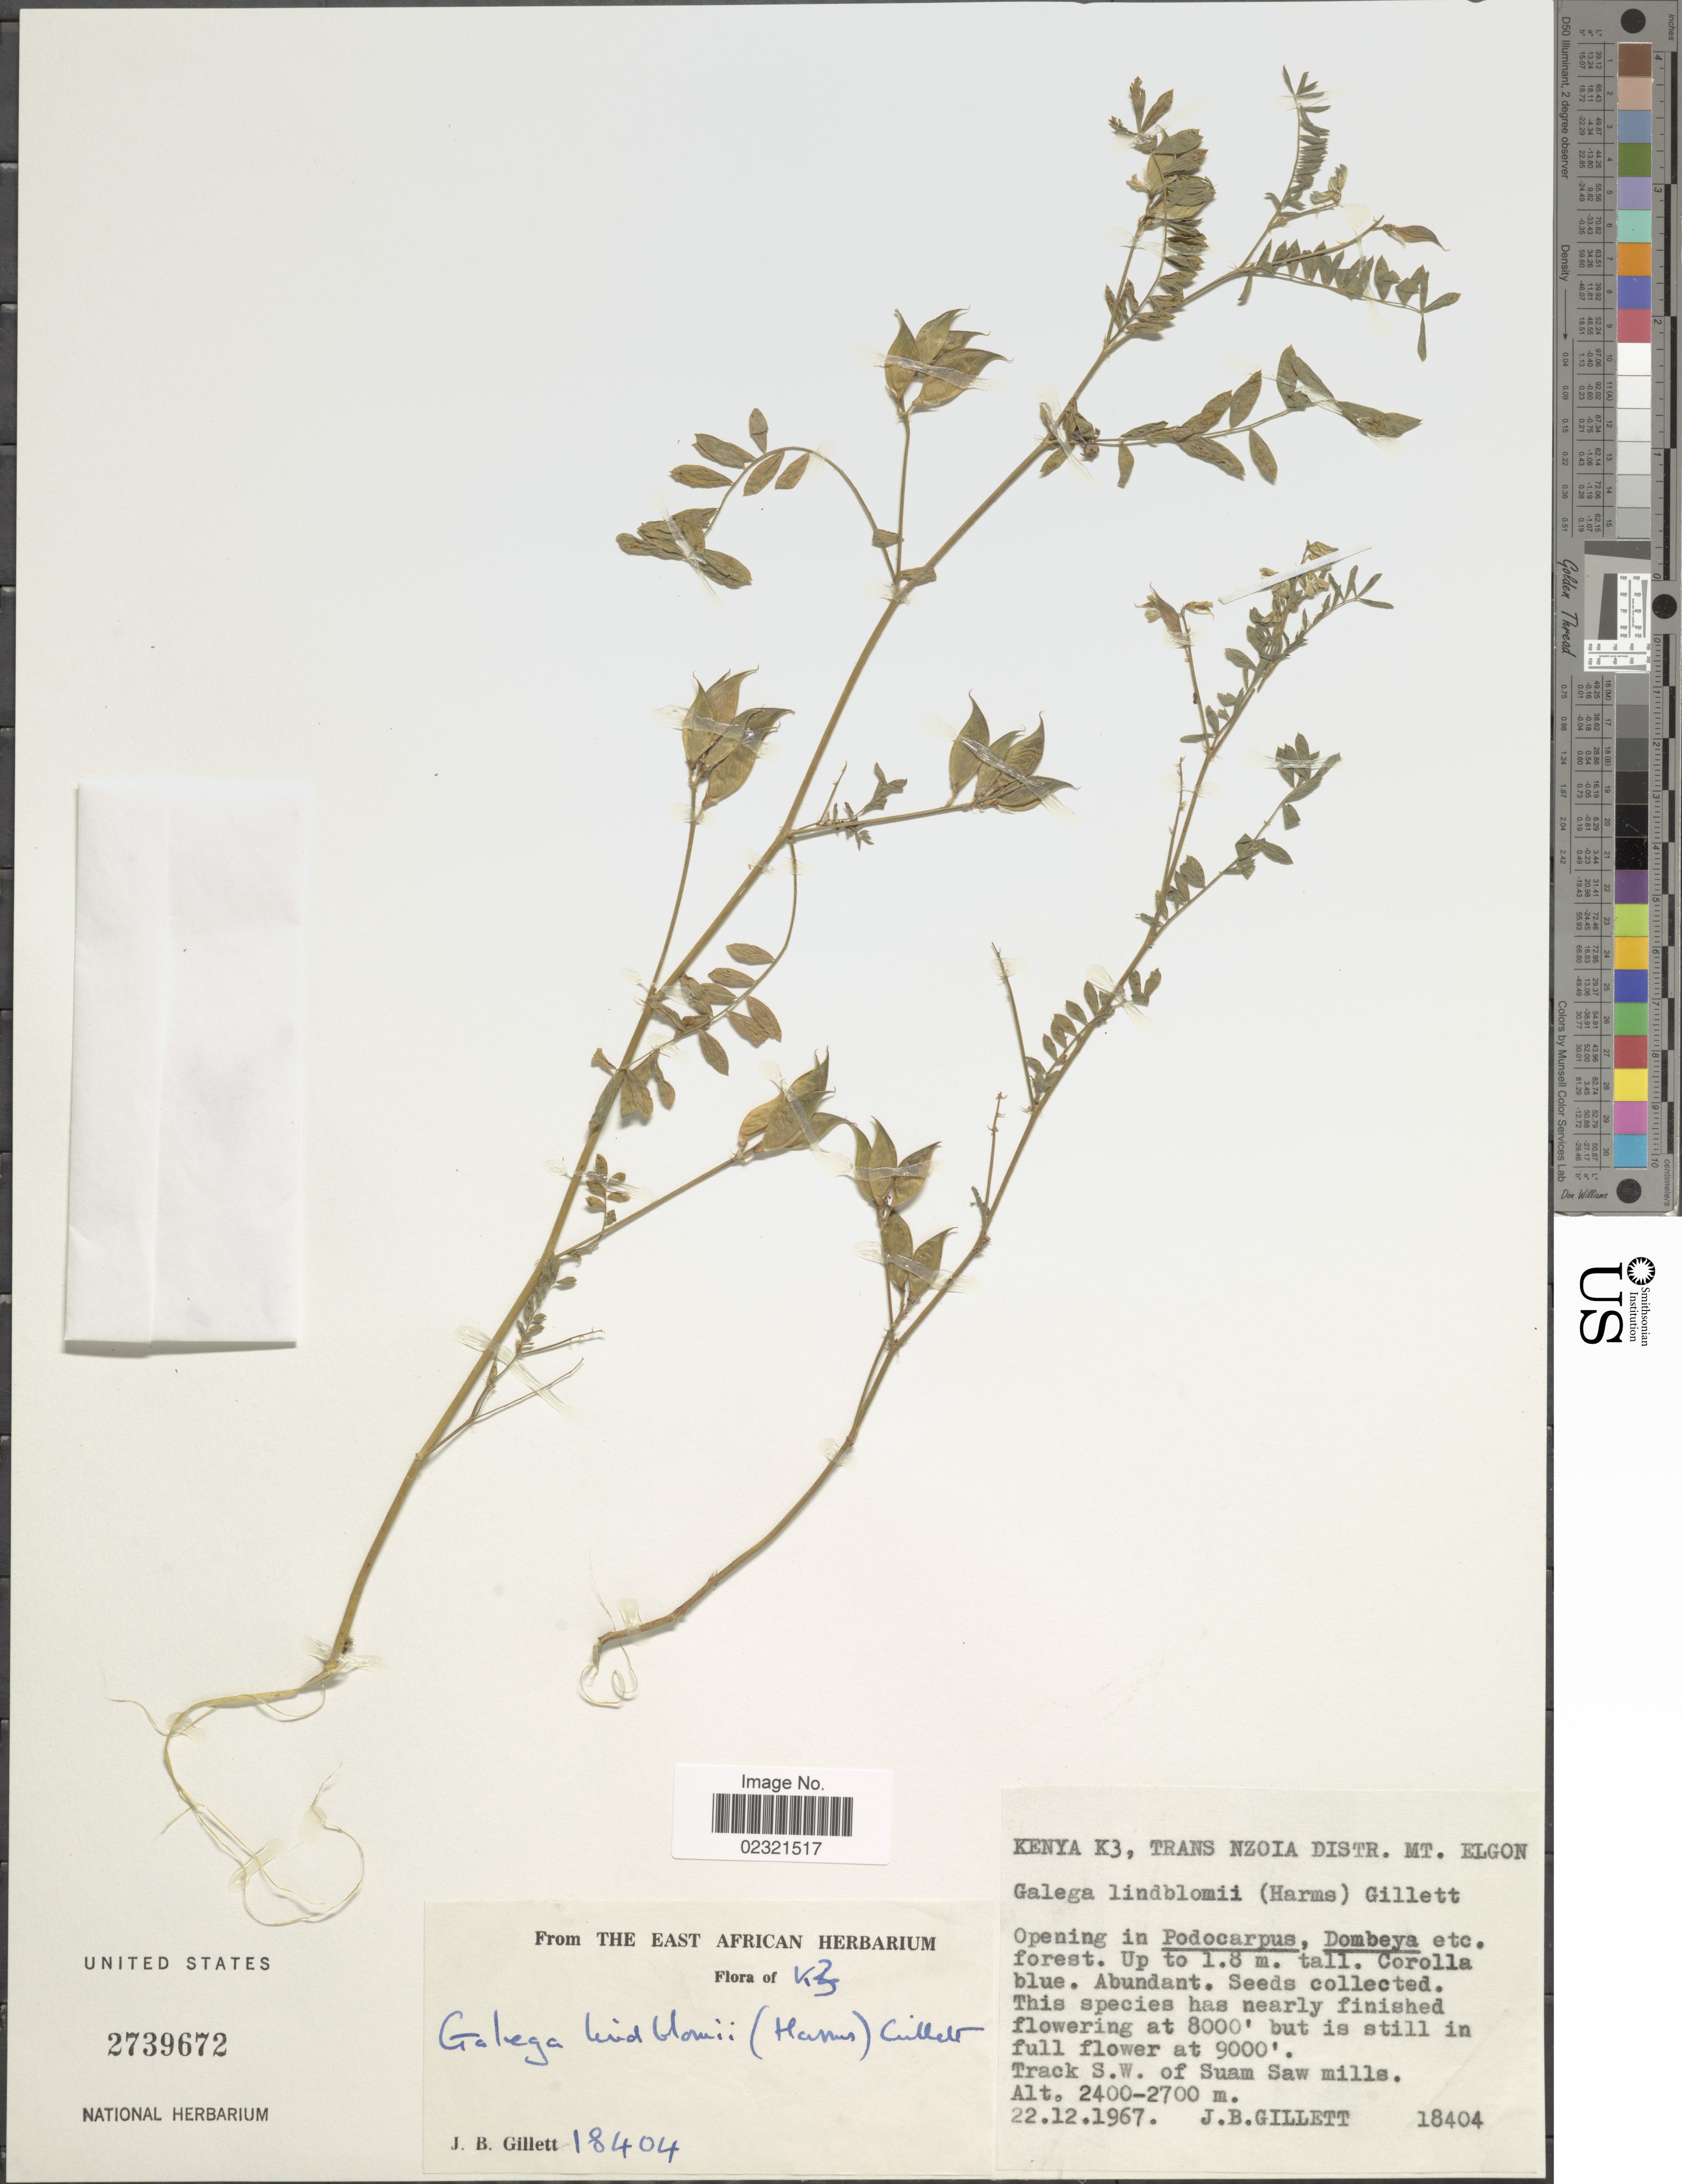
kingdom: Plantae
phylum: Tracheophyta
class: Magnoliopsida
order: Fabales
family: Fabaceae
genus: Galega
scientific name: Galega lindblomii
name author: (Harms) J.B. Gillett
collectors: J. B. Gillett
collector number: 18404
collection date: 1967-12-22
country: Kenya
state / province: Trans Nzoia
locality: Kenya K3, Trans Nzoia Distr. Mt. Elgon. Track S.W. of Suam Saw mills.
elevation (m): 2400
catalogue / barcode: US 2739672